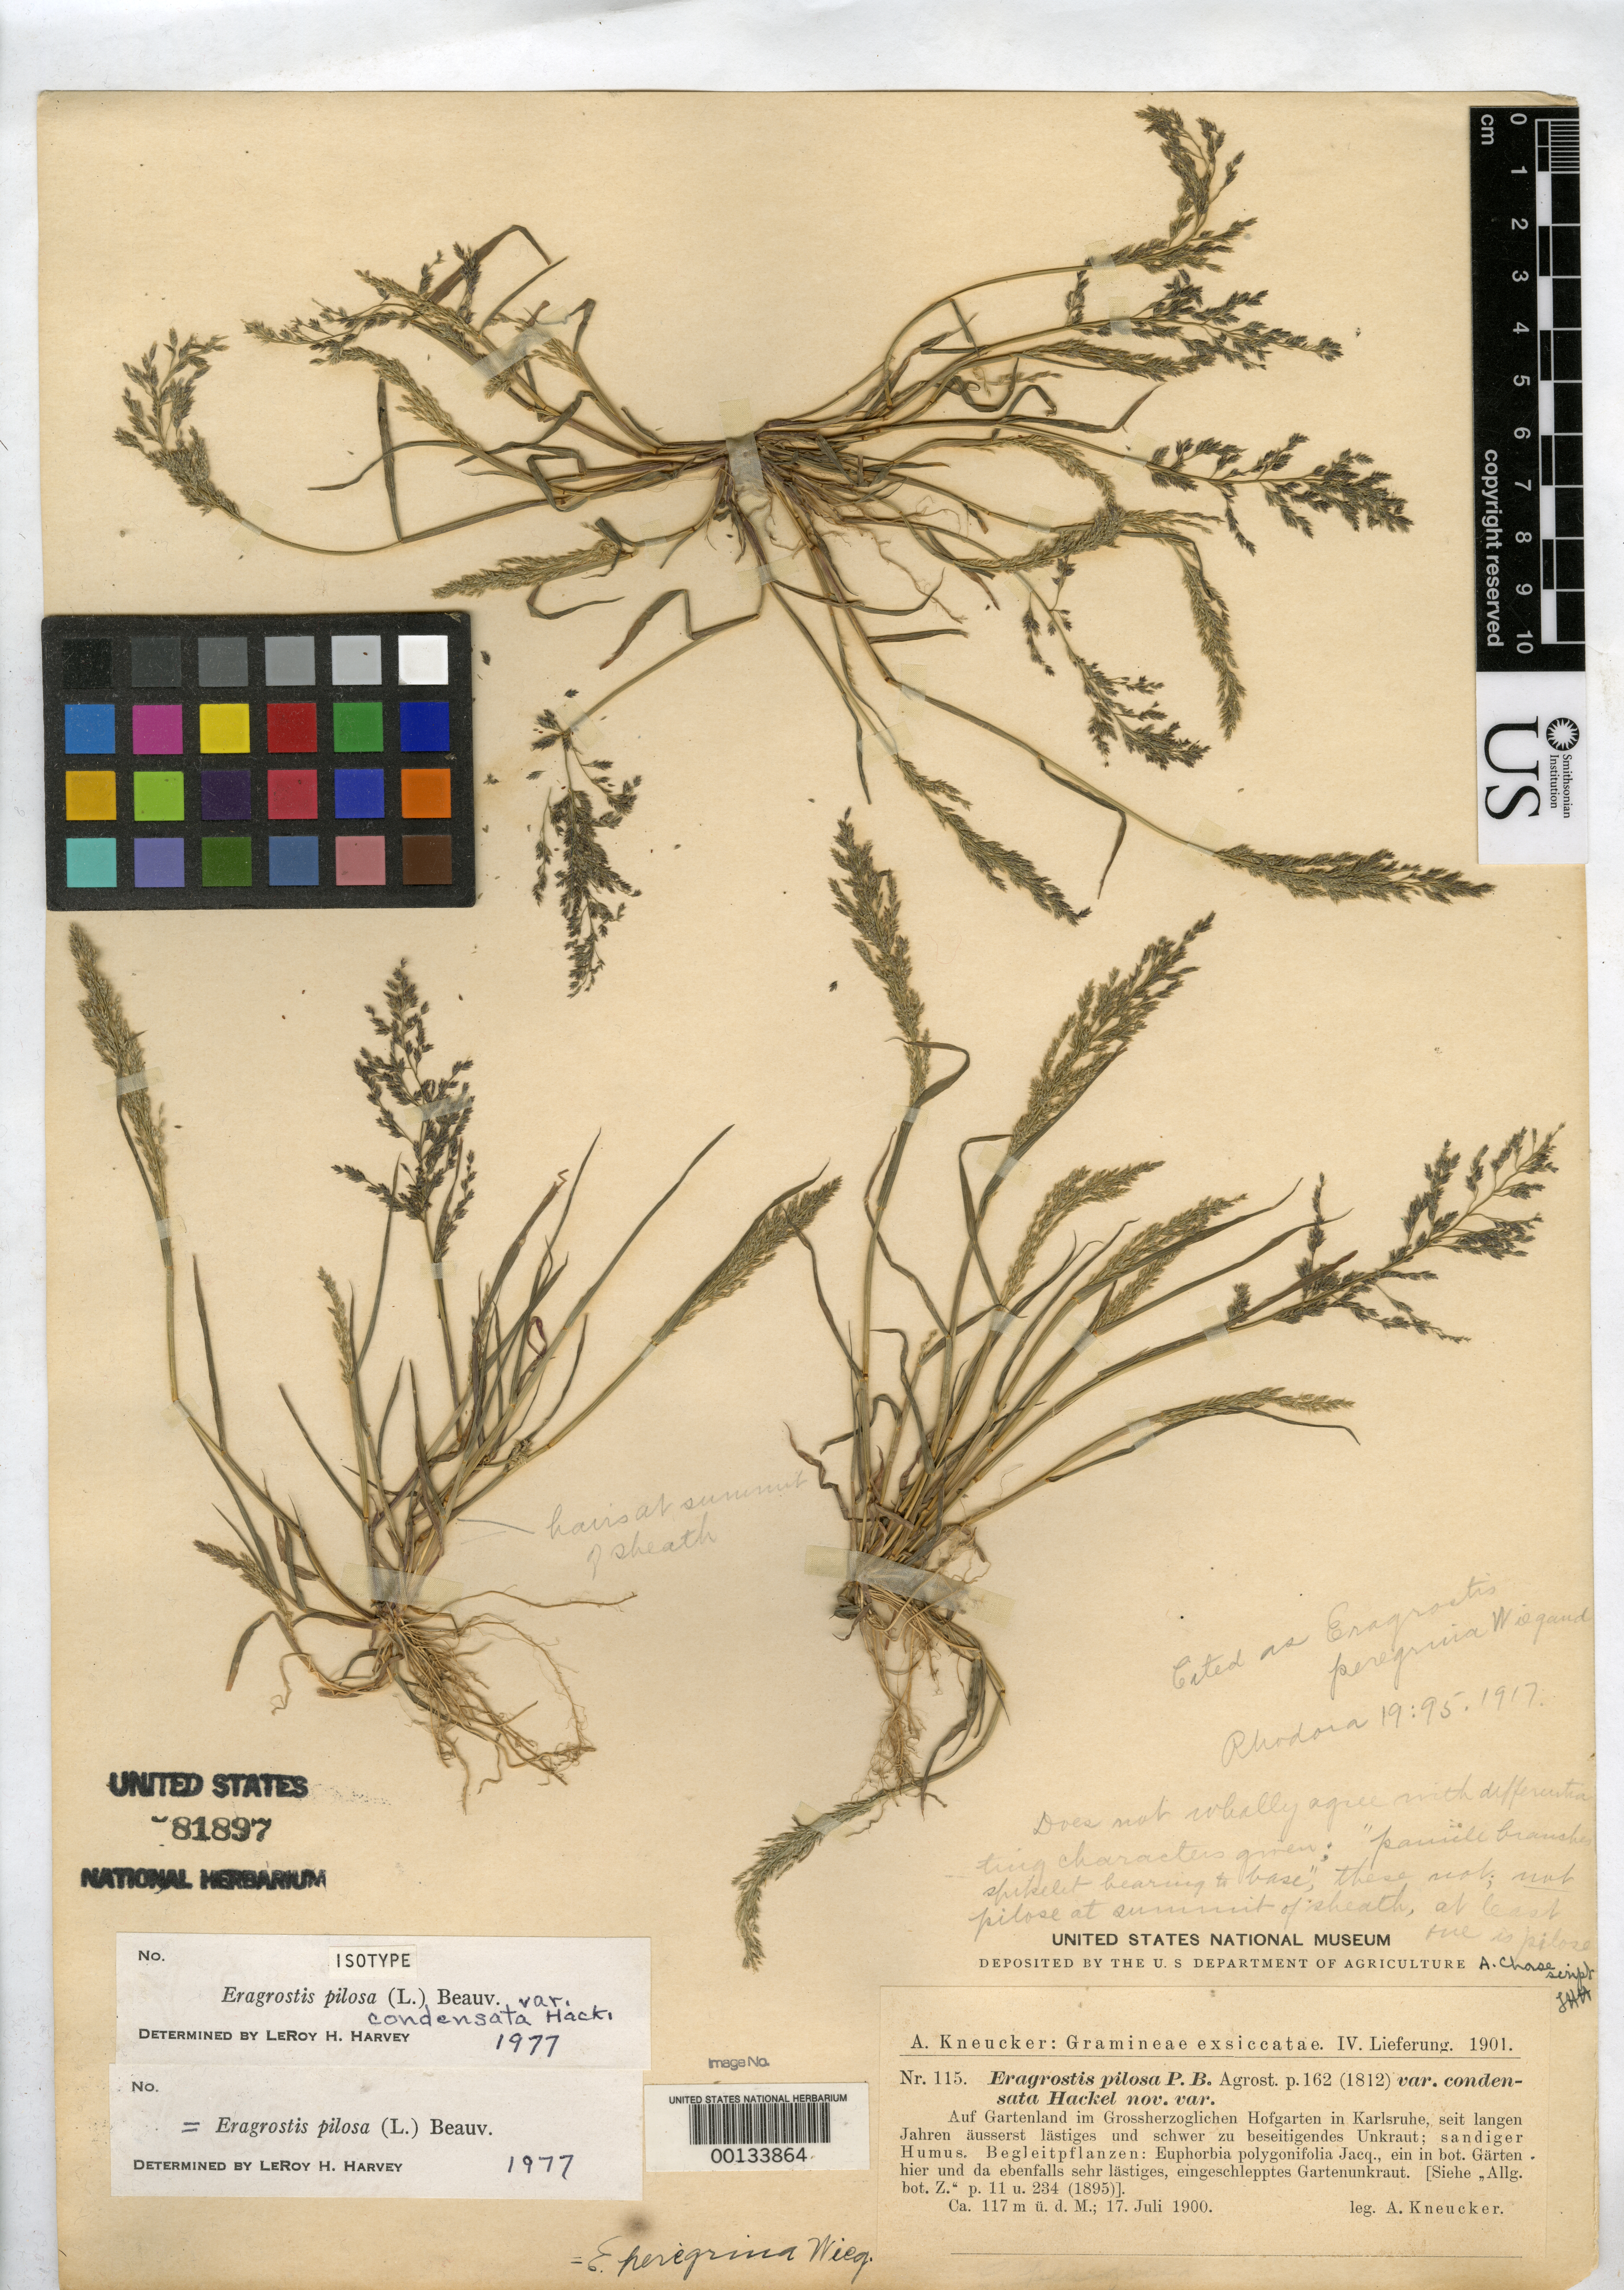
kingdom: Plantae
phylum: Tracheophyta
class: Liliopsida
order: Poales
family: Poaceae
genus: Eragrostis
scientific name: Eragrostis pilosa var. condensata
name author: Hack.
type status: Isotype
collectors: J. Kneucker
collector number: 115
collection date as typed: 17 Jul 1900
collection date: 1900-07-17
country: Germany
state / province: Baden-Wurttemberg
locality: Karlsruhe.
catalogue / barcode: US 81897